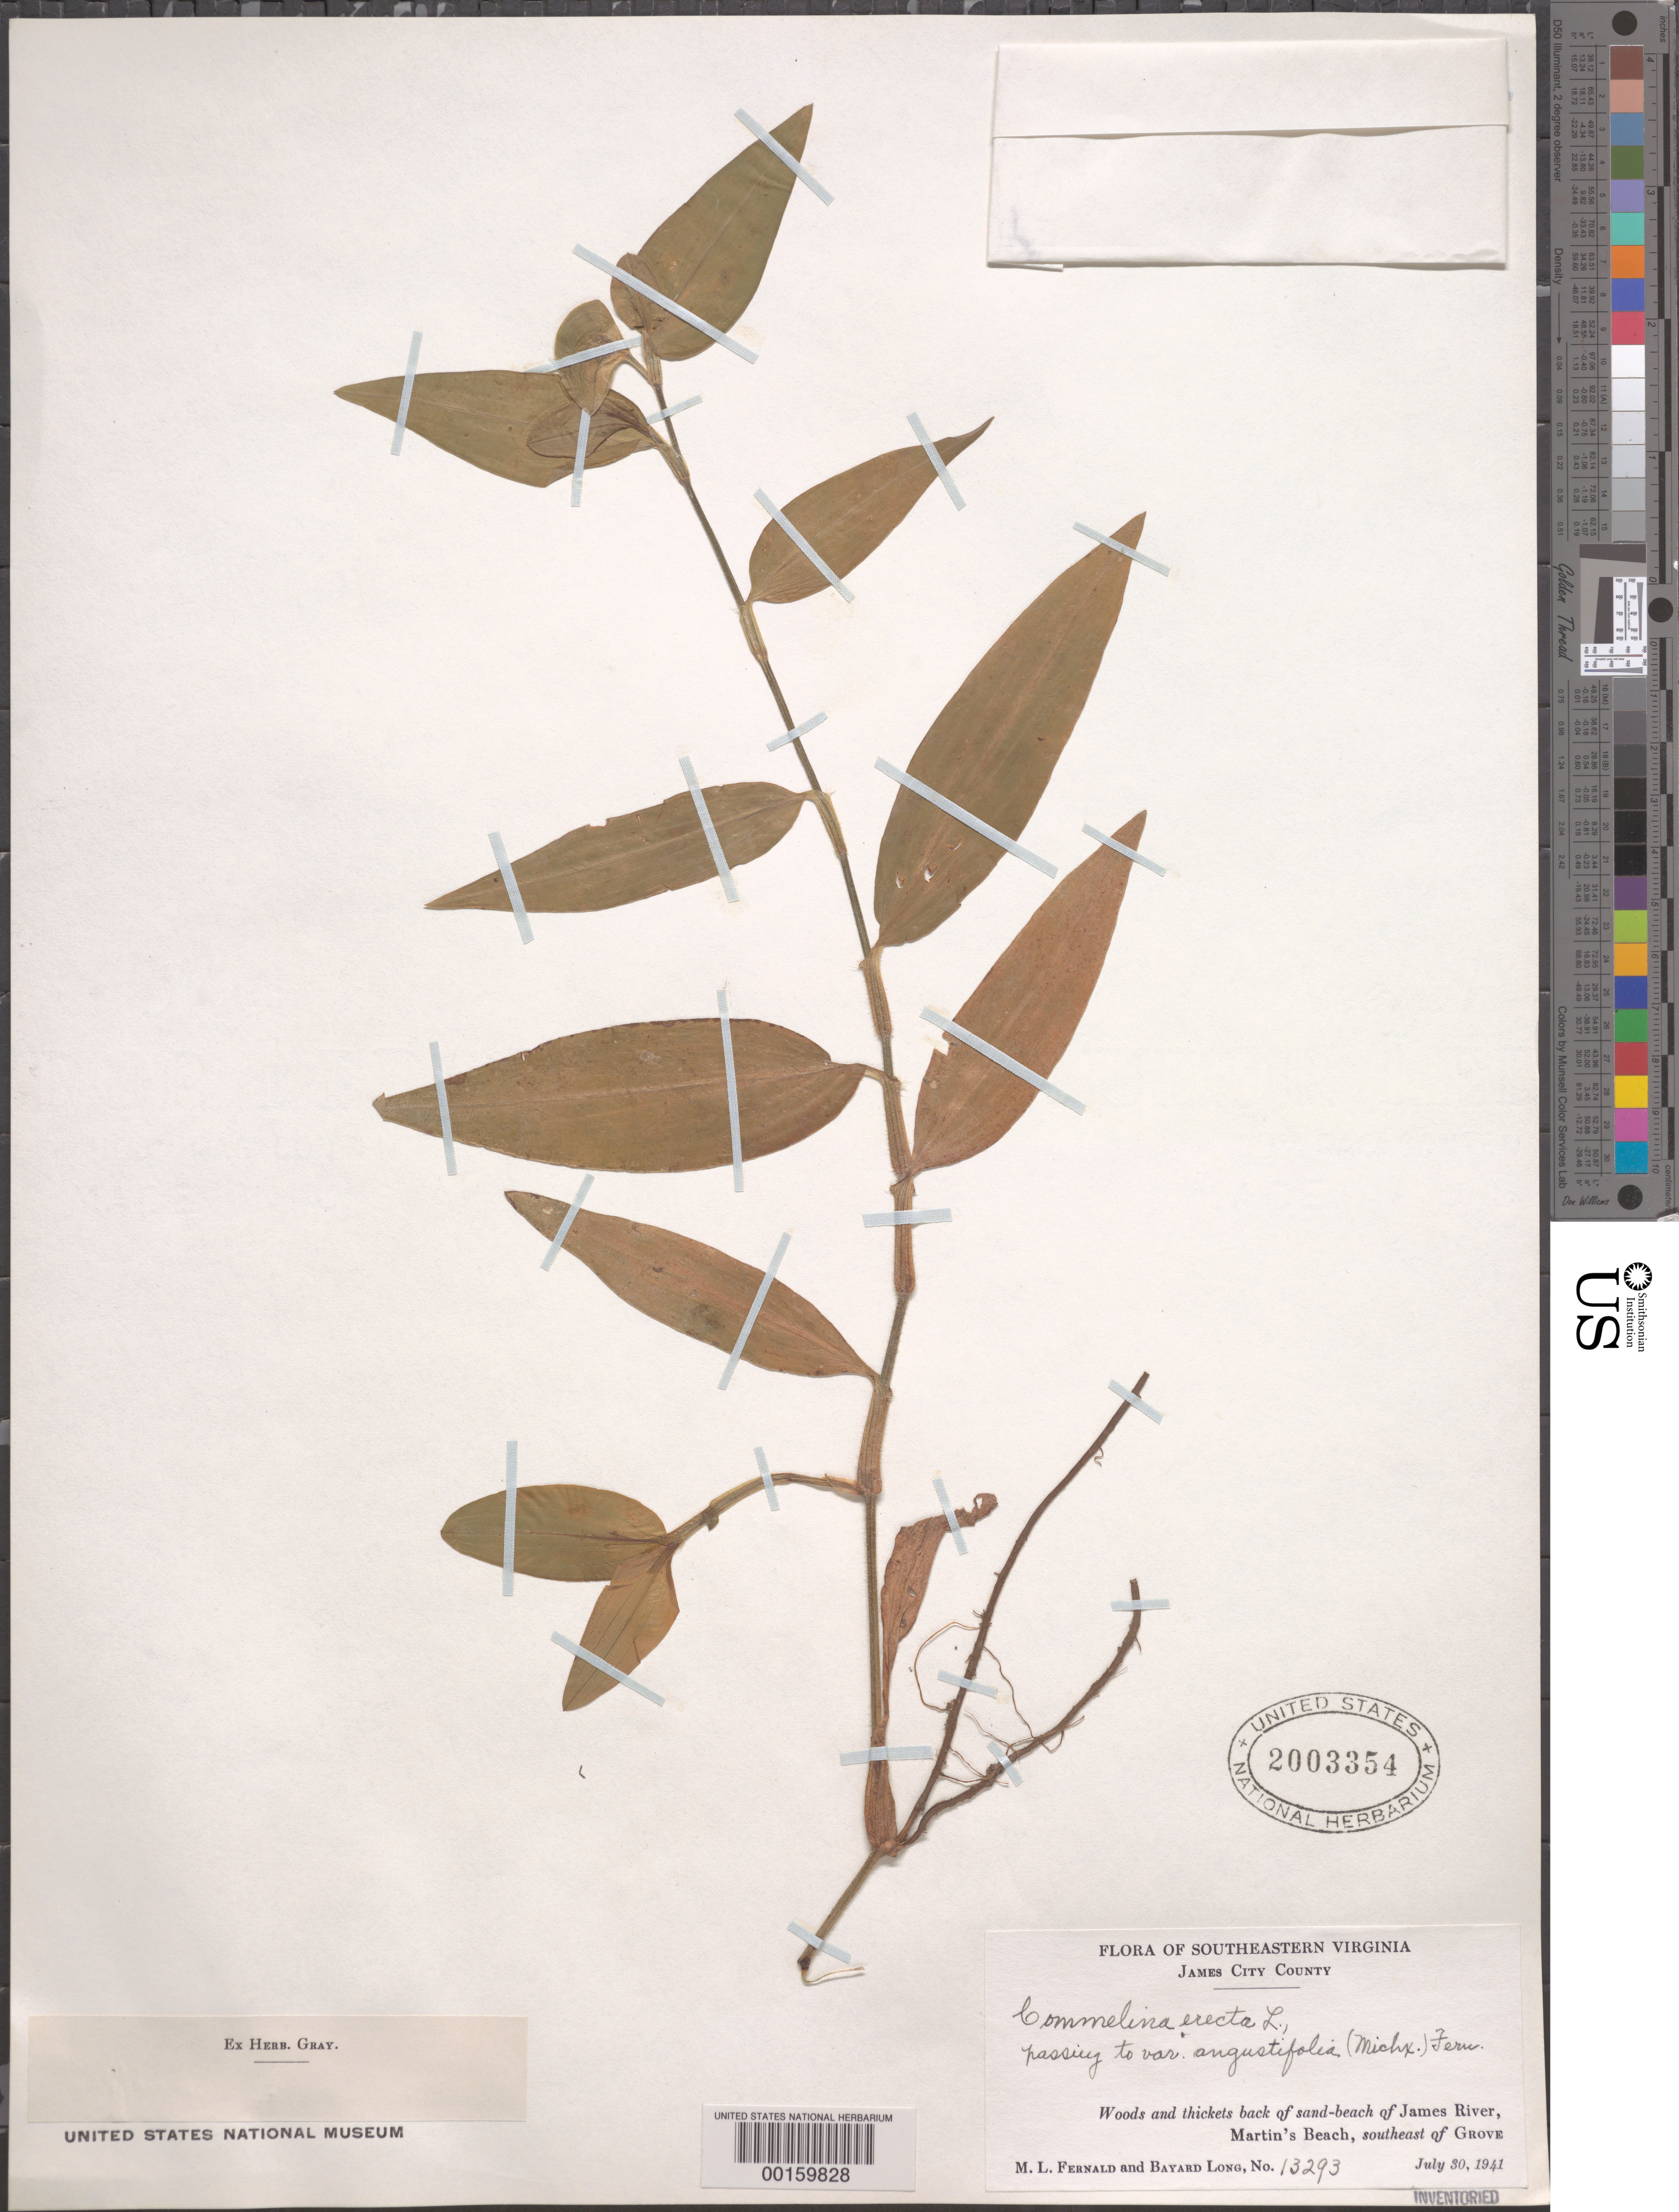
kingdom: Plantae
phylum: Tracheophyta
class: Liliopsida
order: Commelinales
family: Commelinaceae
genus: Commelina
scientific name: Commelina erecta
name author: L.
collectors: M. L. Fernald & B. H. Long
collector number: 13293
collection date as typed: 30 Jul 1941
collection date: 1941-07-30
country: United States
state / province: Virginia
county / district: James City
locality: James river, martin's beach, s.e. of grove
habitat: Woods and thickets back of sand-beach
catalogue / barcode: US 2003354